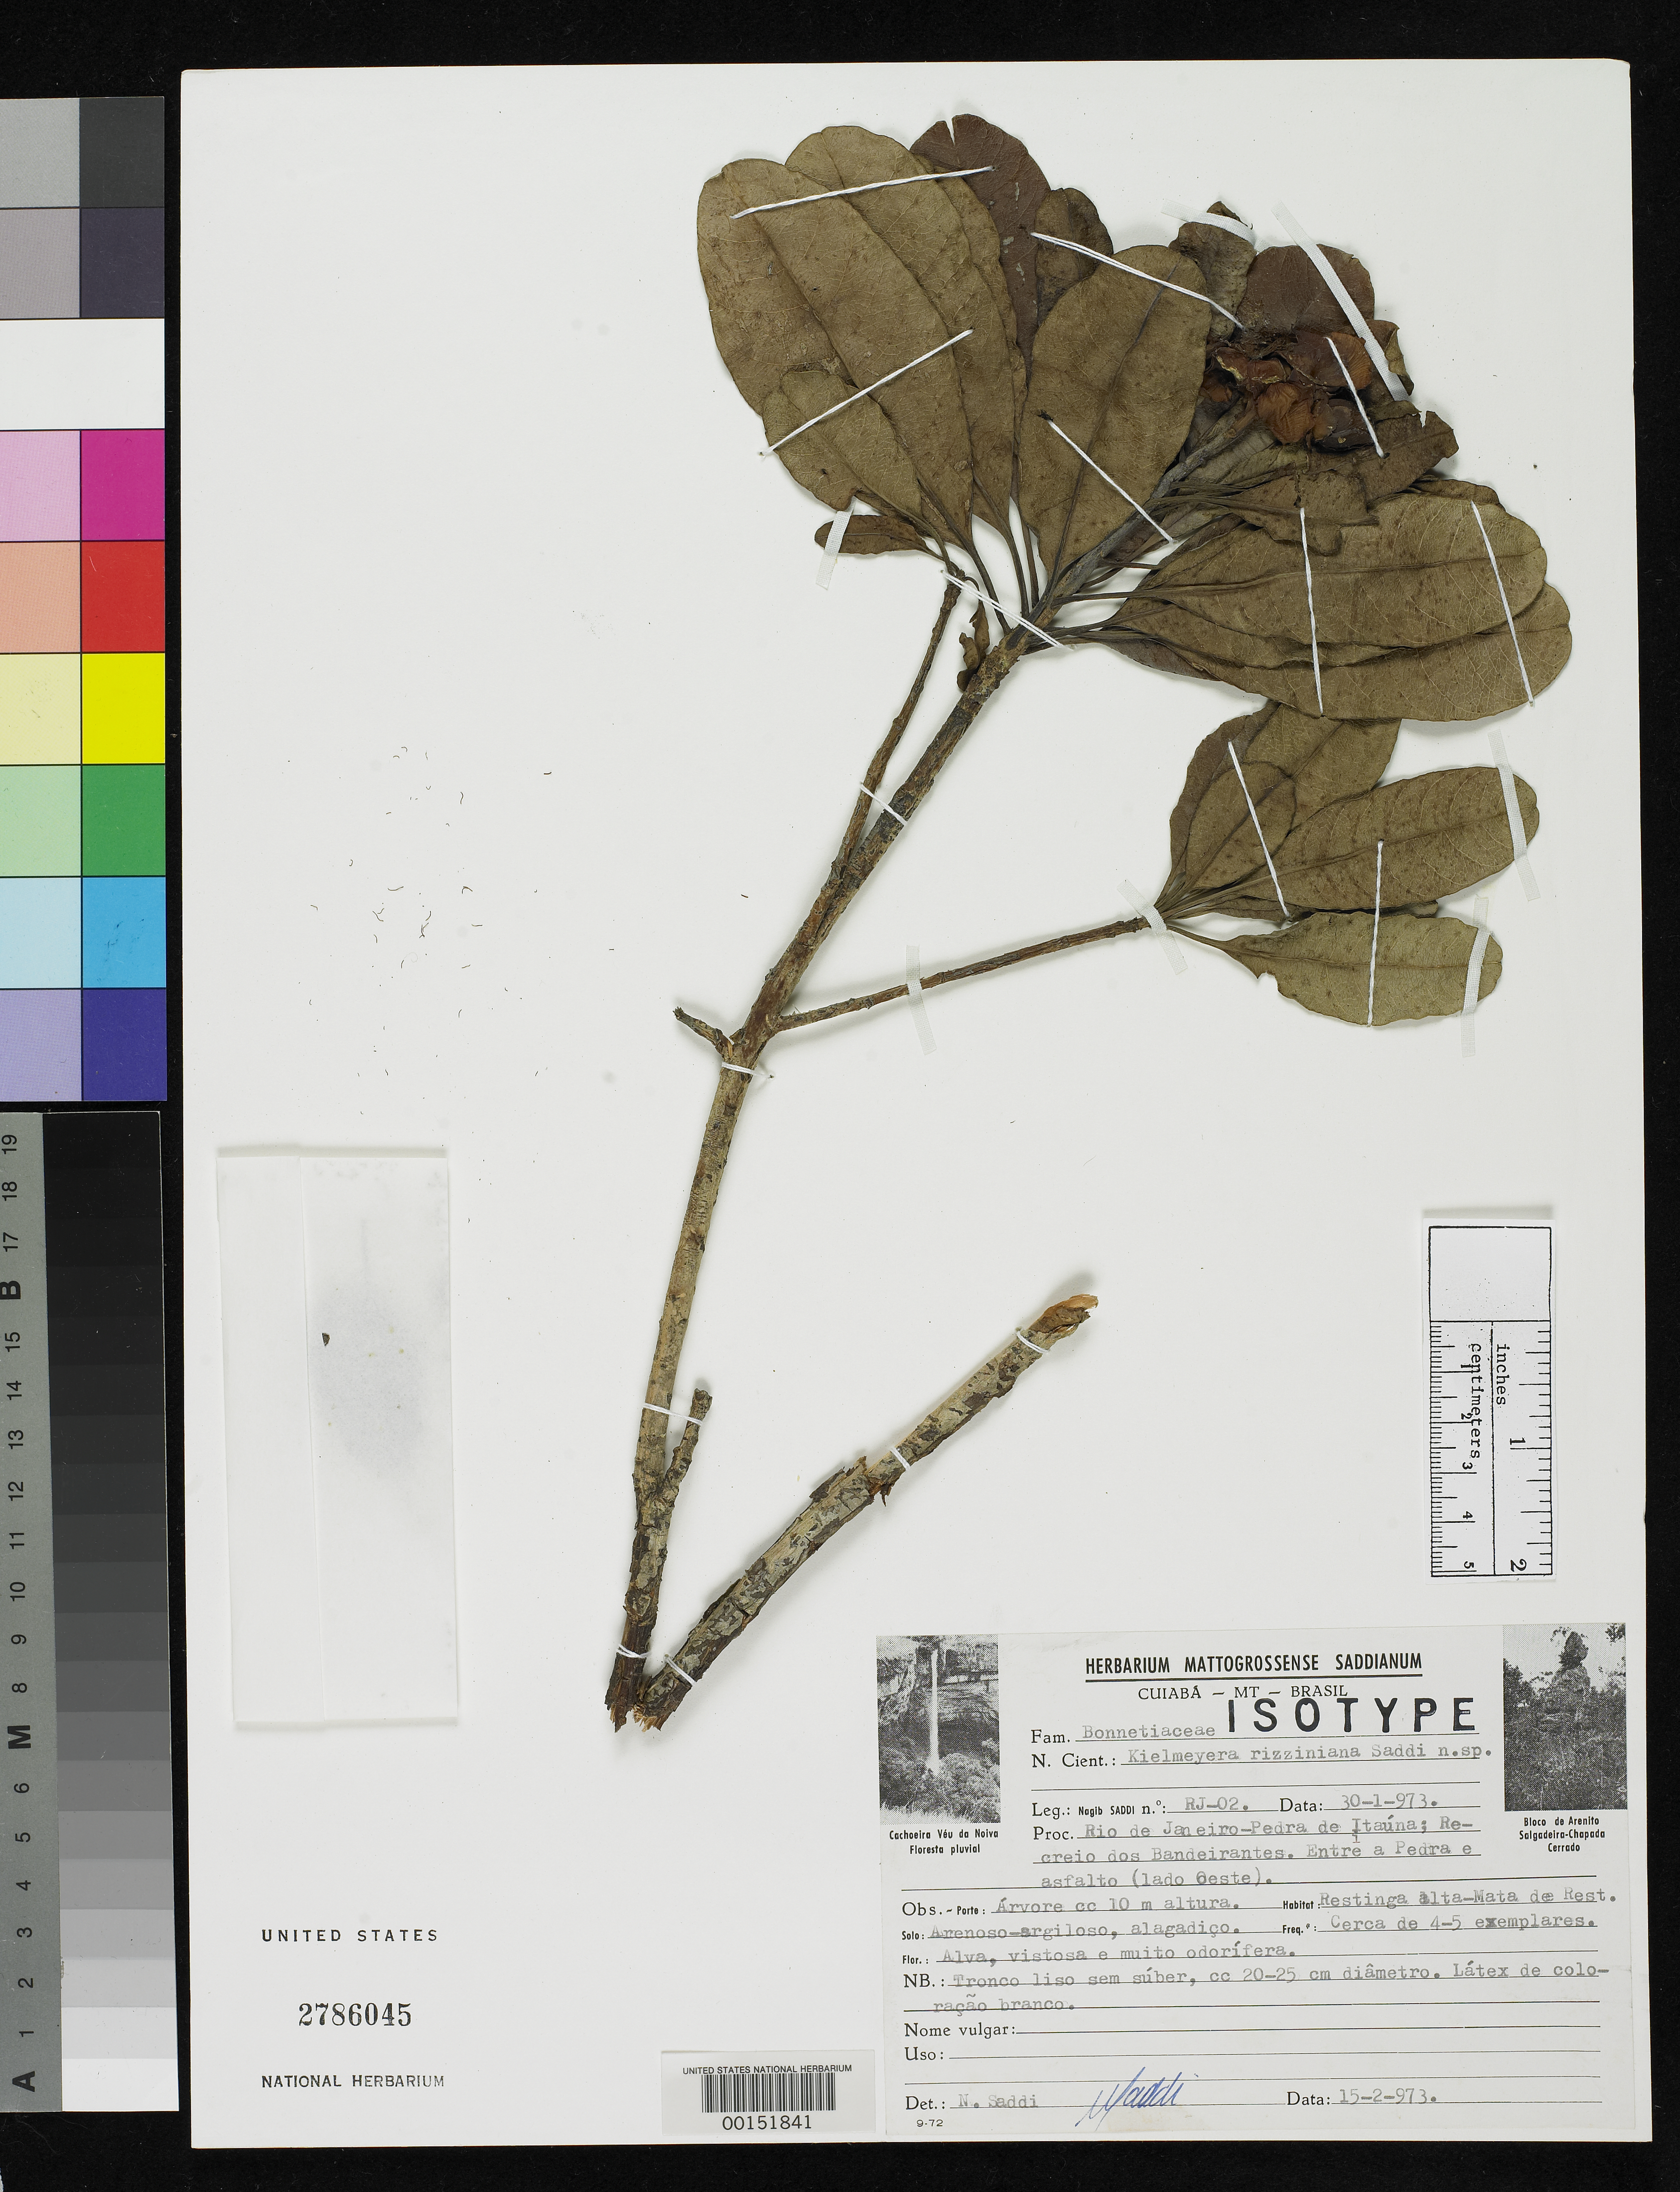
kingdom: Plantae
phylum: Tracheophyta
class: Magnoliopsida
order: Malpighiales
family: Calophyllaceae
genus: Kielmeyera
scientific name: Kielmeyera rizziniana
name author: Saddi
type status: Isotype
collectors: N. Saddi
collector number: RJ-02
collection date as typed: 30 Jan 1973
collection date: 1973-01-30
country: Brazil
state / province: Rio de Janeiro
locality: Pedra de Itauna, Recreio dos Bandeirantes.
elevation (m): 10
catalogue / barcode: US 2786045